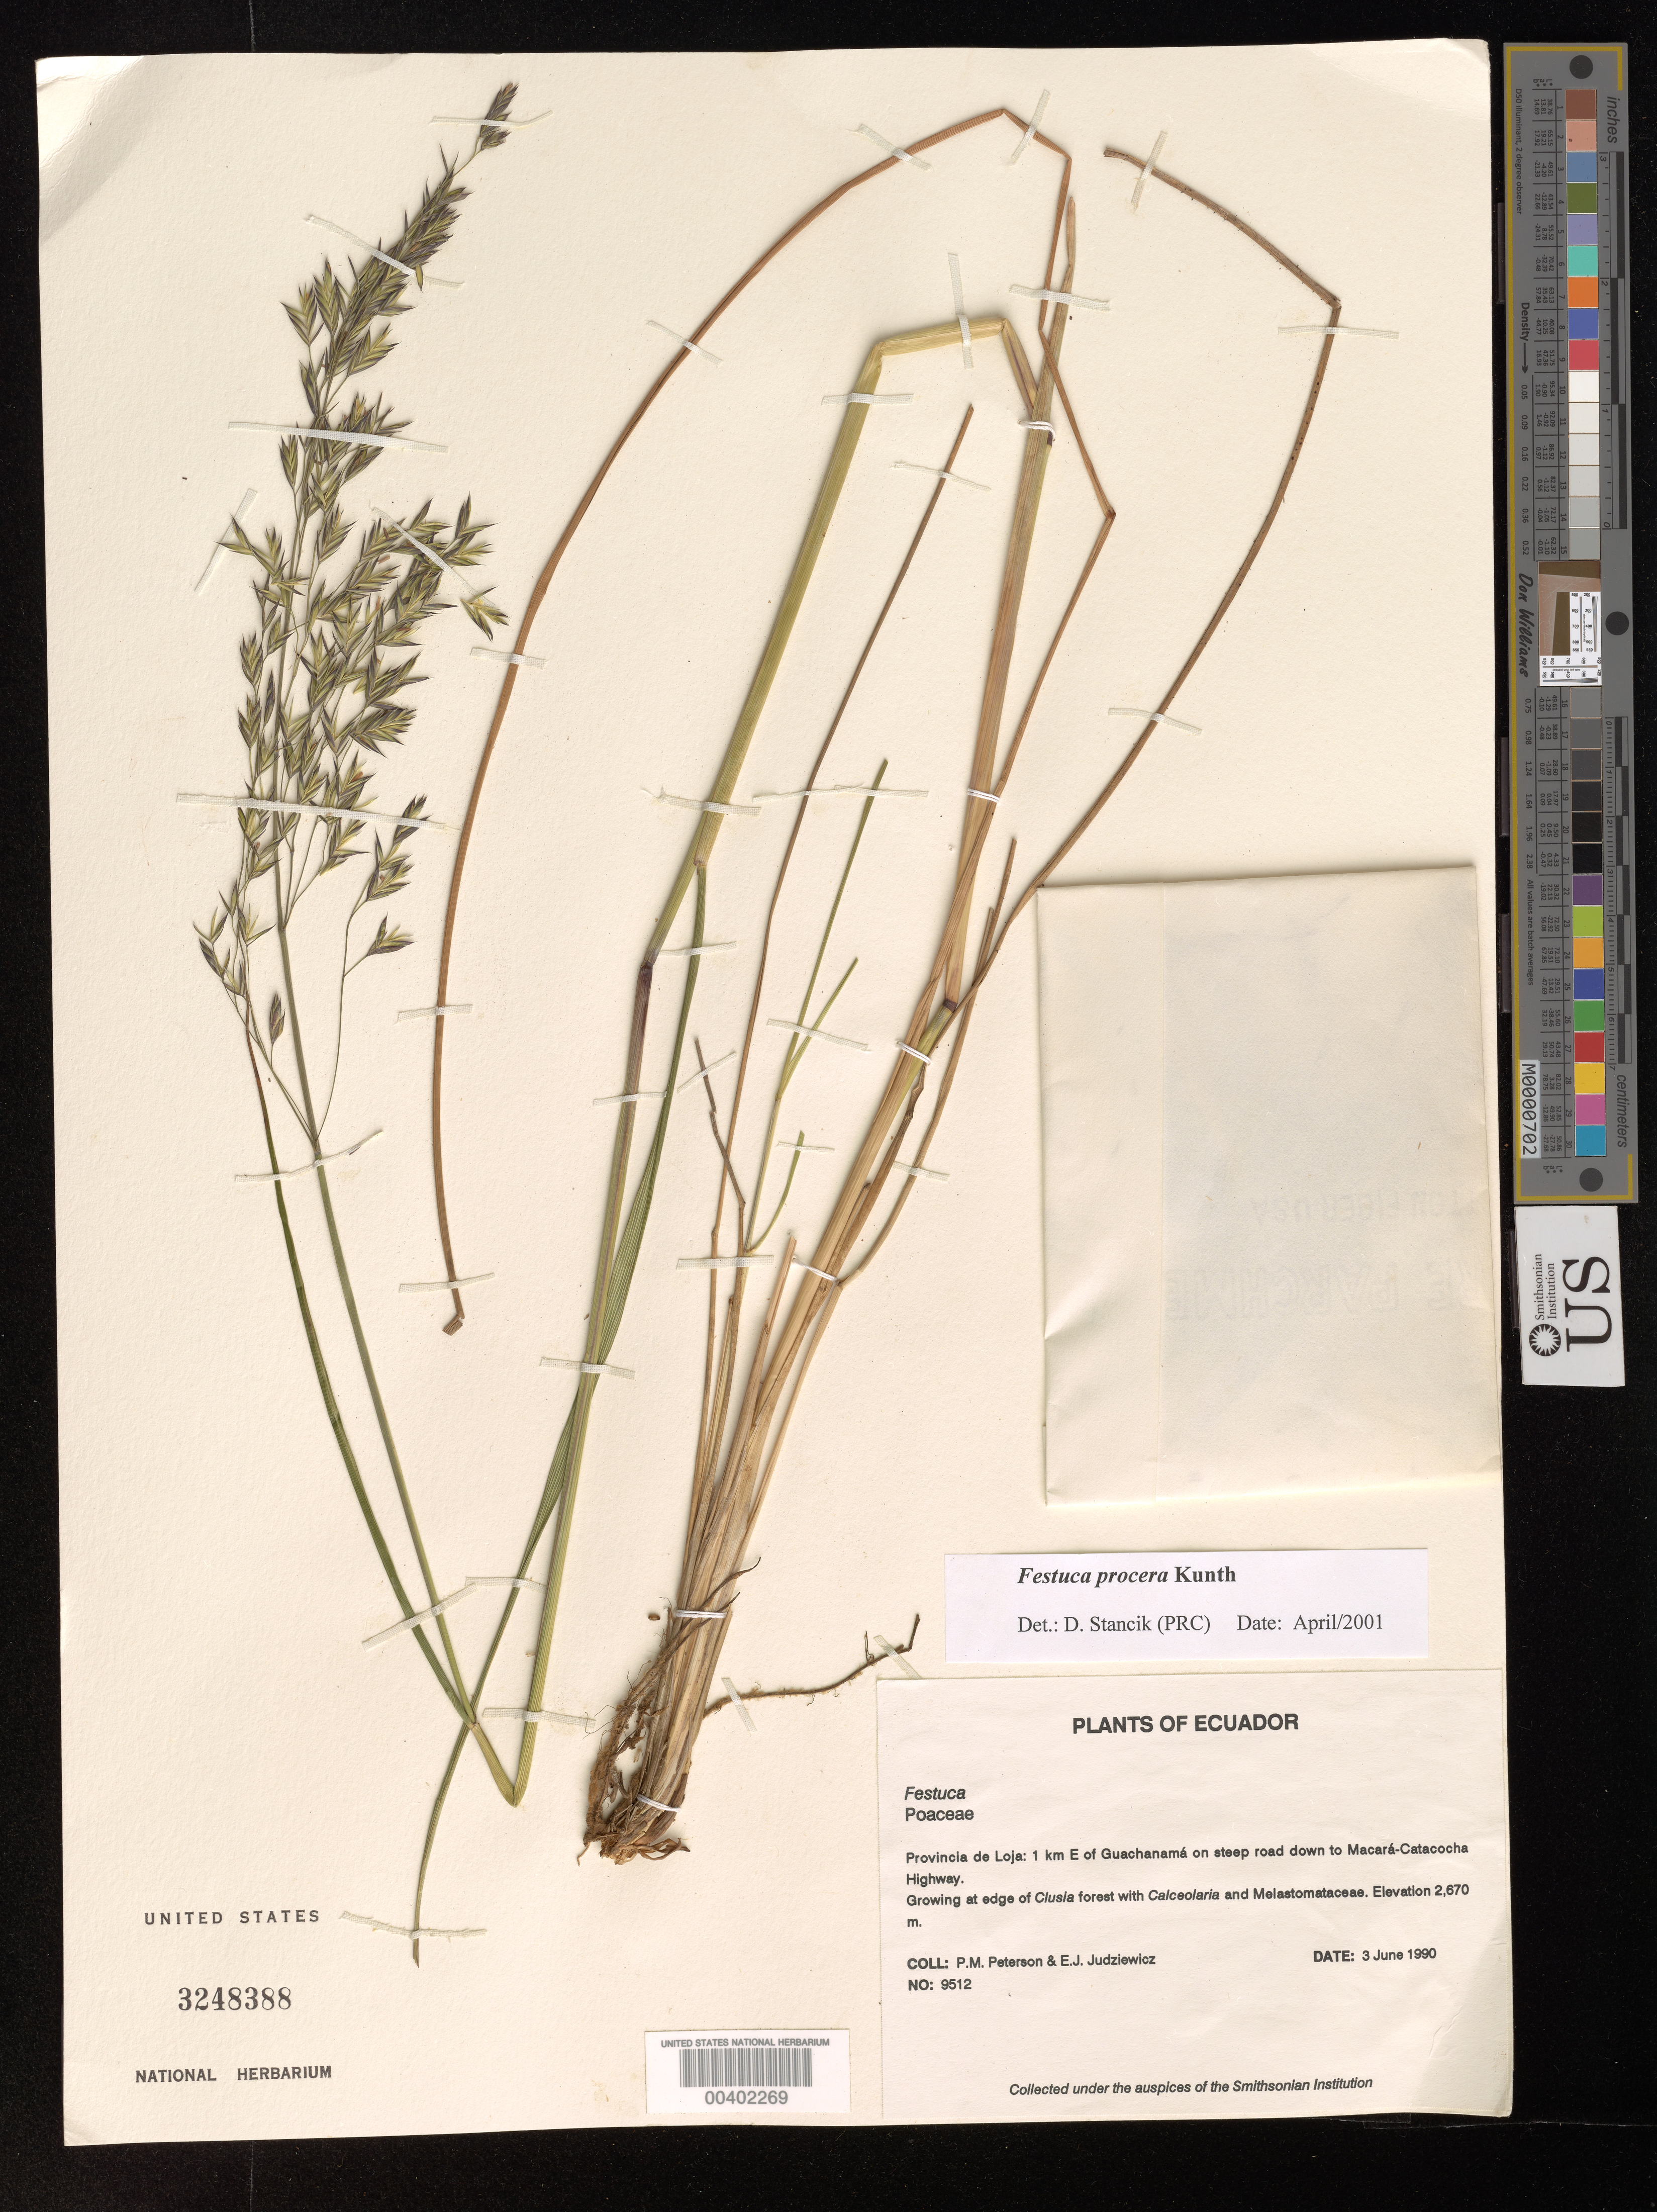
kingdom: Plantae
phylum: Tracheophyta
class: Liliopsida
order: Poales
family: Poaceae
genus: Festuca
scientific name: Festuca procera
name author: Kunth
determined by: Stancik, D.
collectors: P. M. Peterson & E. J. Judziewicz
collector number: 09512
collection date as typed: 03 Jun 1990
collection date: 1990-06-03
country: Ecuador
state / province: Loja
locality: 1 km E of Guachanamá on steep road down to Macará-Catacocha Highway.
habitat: Growing at edge of Clusia forest with Calceolaria and Melastomataceae.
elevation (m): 2670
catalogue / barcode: US 3248388